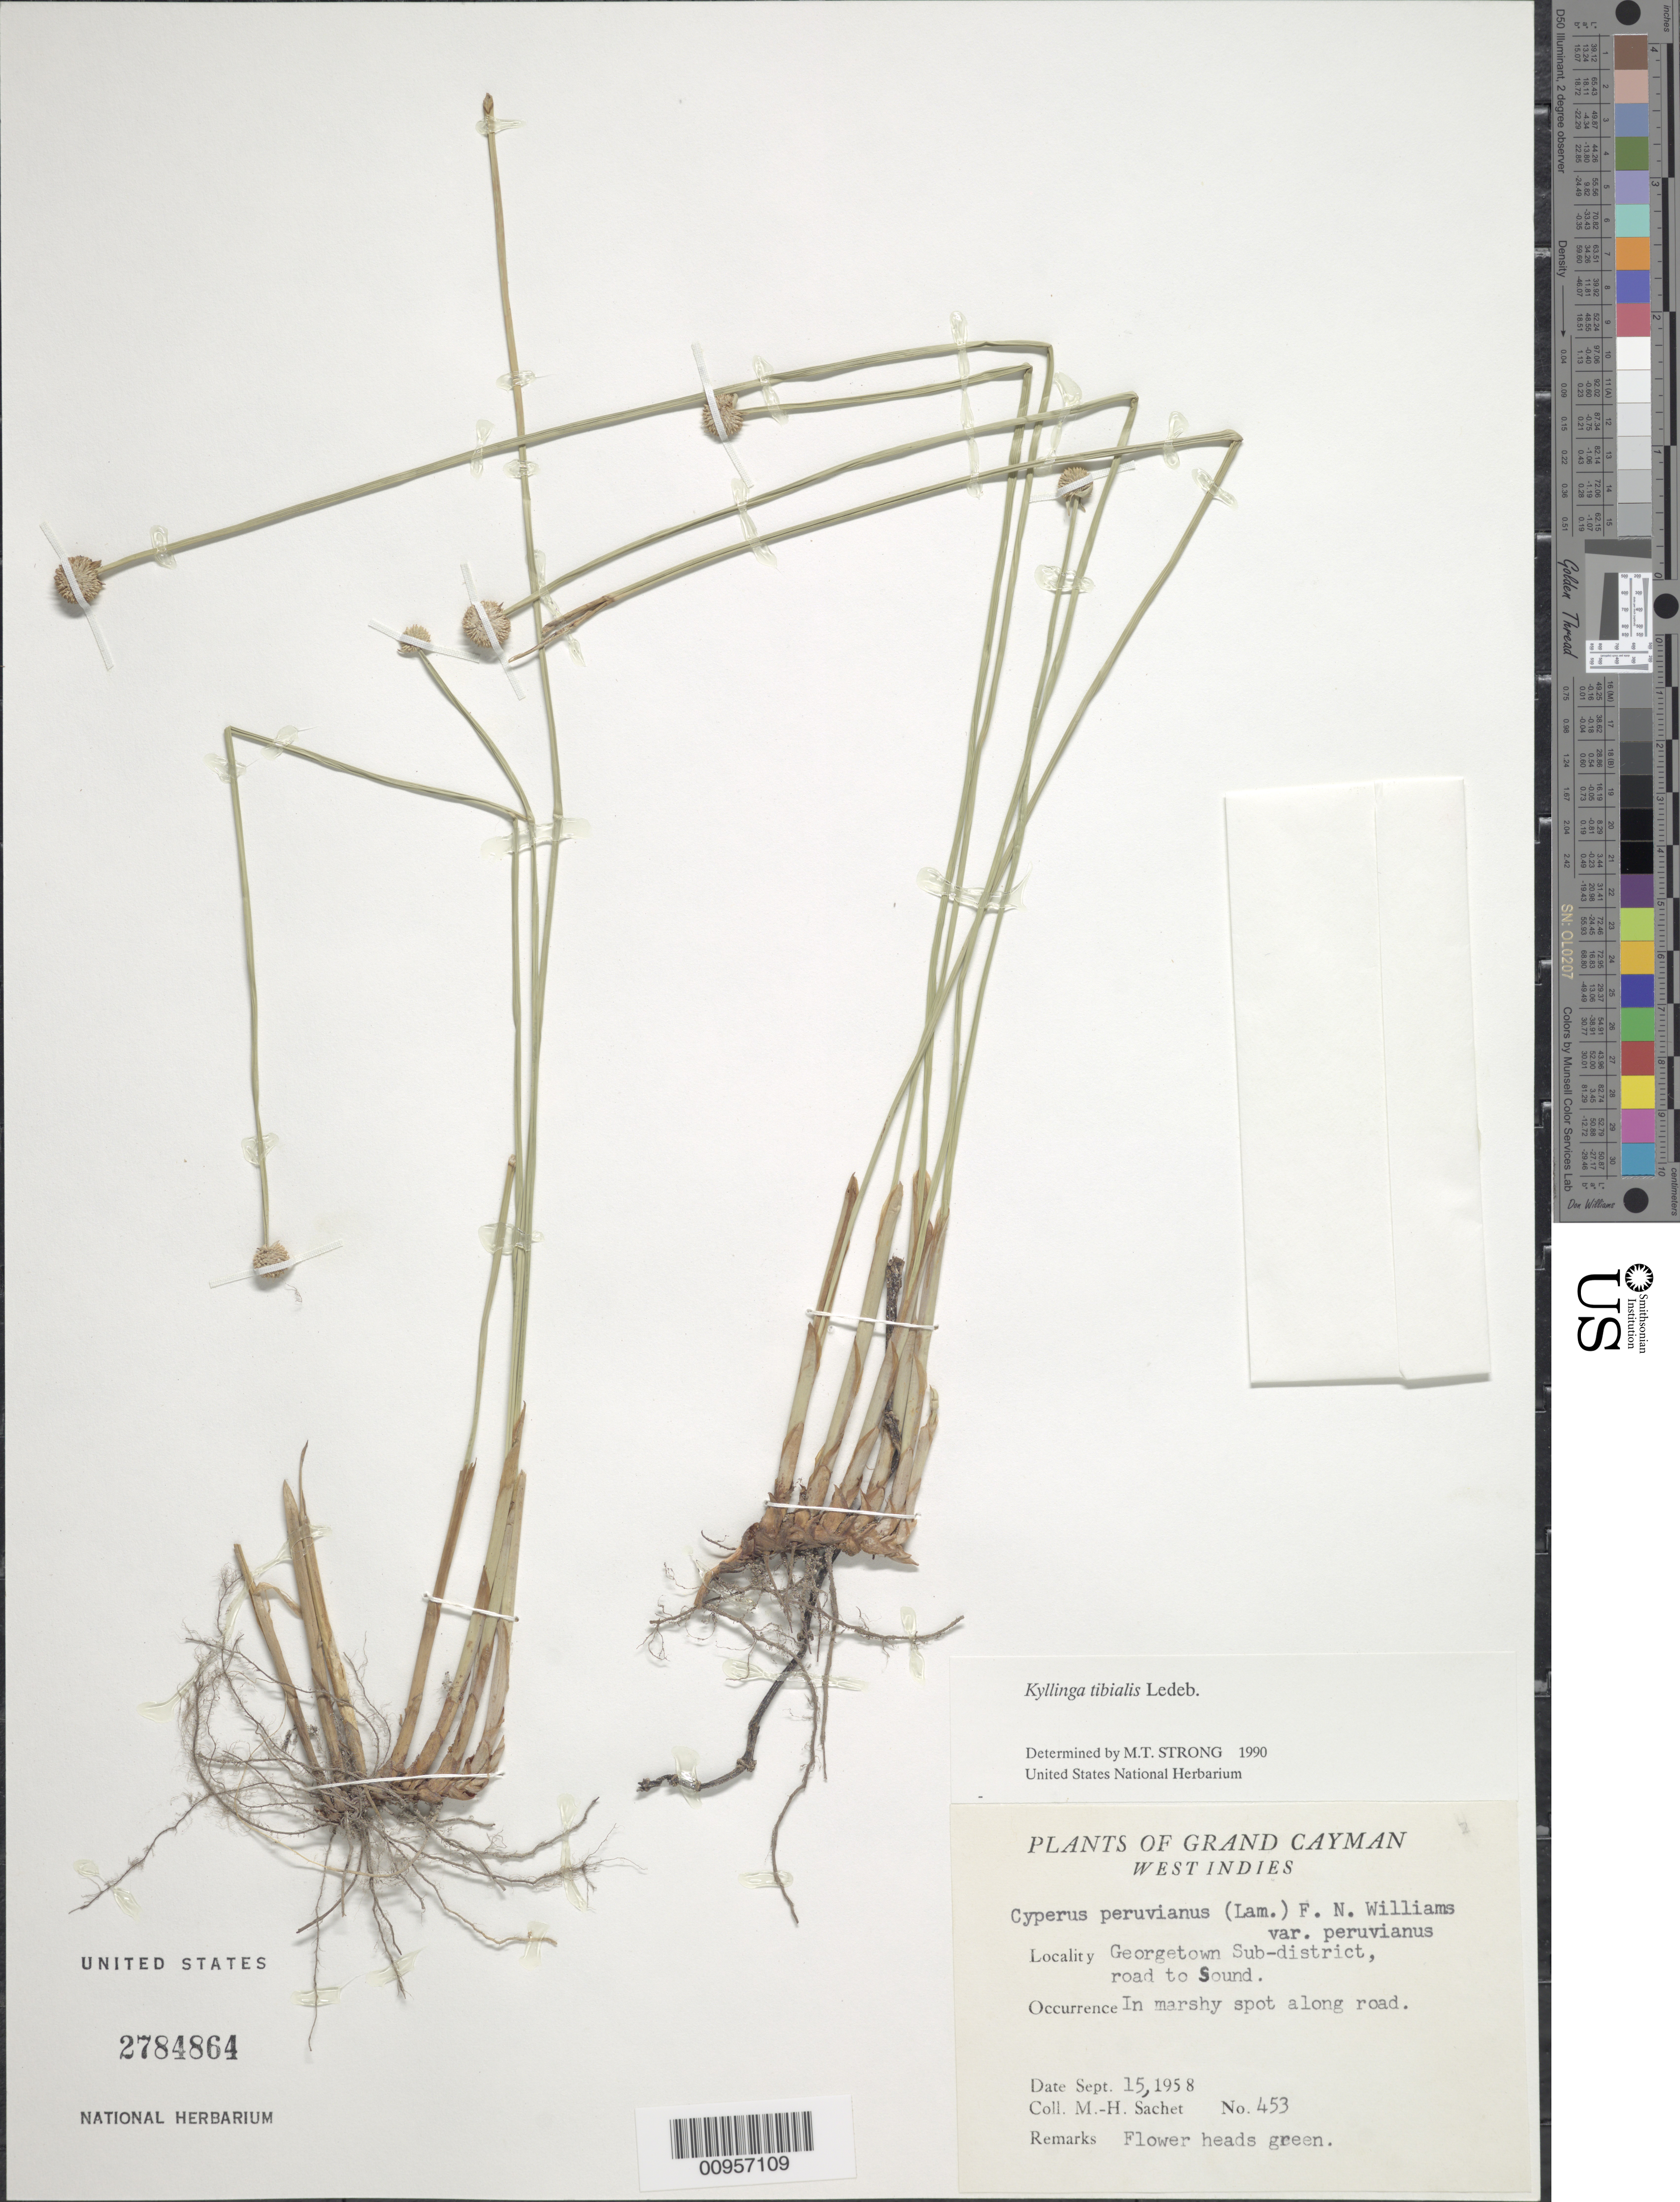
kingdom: Plantae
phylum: Tracheophyta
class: Liliopsida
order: Poales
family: Cyperaceae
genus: Cyperus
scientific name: Cyperus tibialis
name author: (Poit. ex Ledeb.) Govaerts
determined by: Strong, Mark T., (BOT), Smithsonian Institution - National Museum of Natural History (UNITED STATES)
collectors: M.-H. Sachet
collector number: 453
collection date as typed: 15 Sep 1958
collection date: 1958-09-15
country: Cayman Islands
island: Grand Cayman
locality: Georgetown Sub-District, road to Sound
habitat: In marshy spot along road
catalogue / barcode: US 2784864